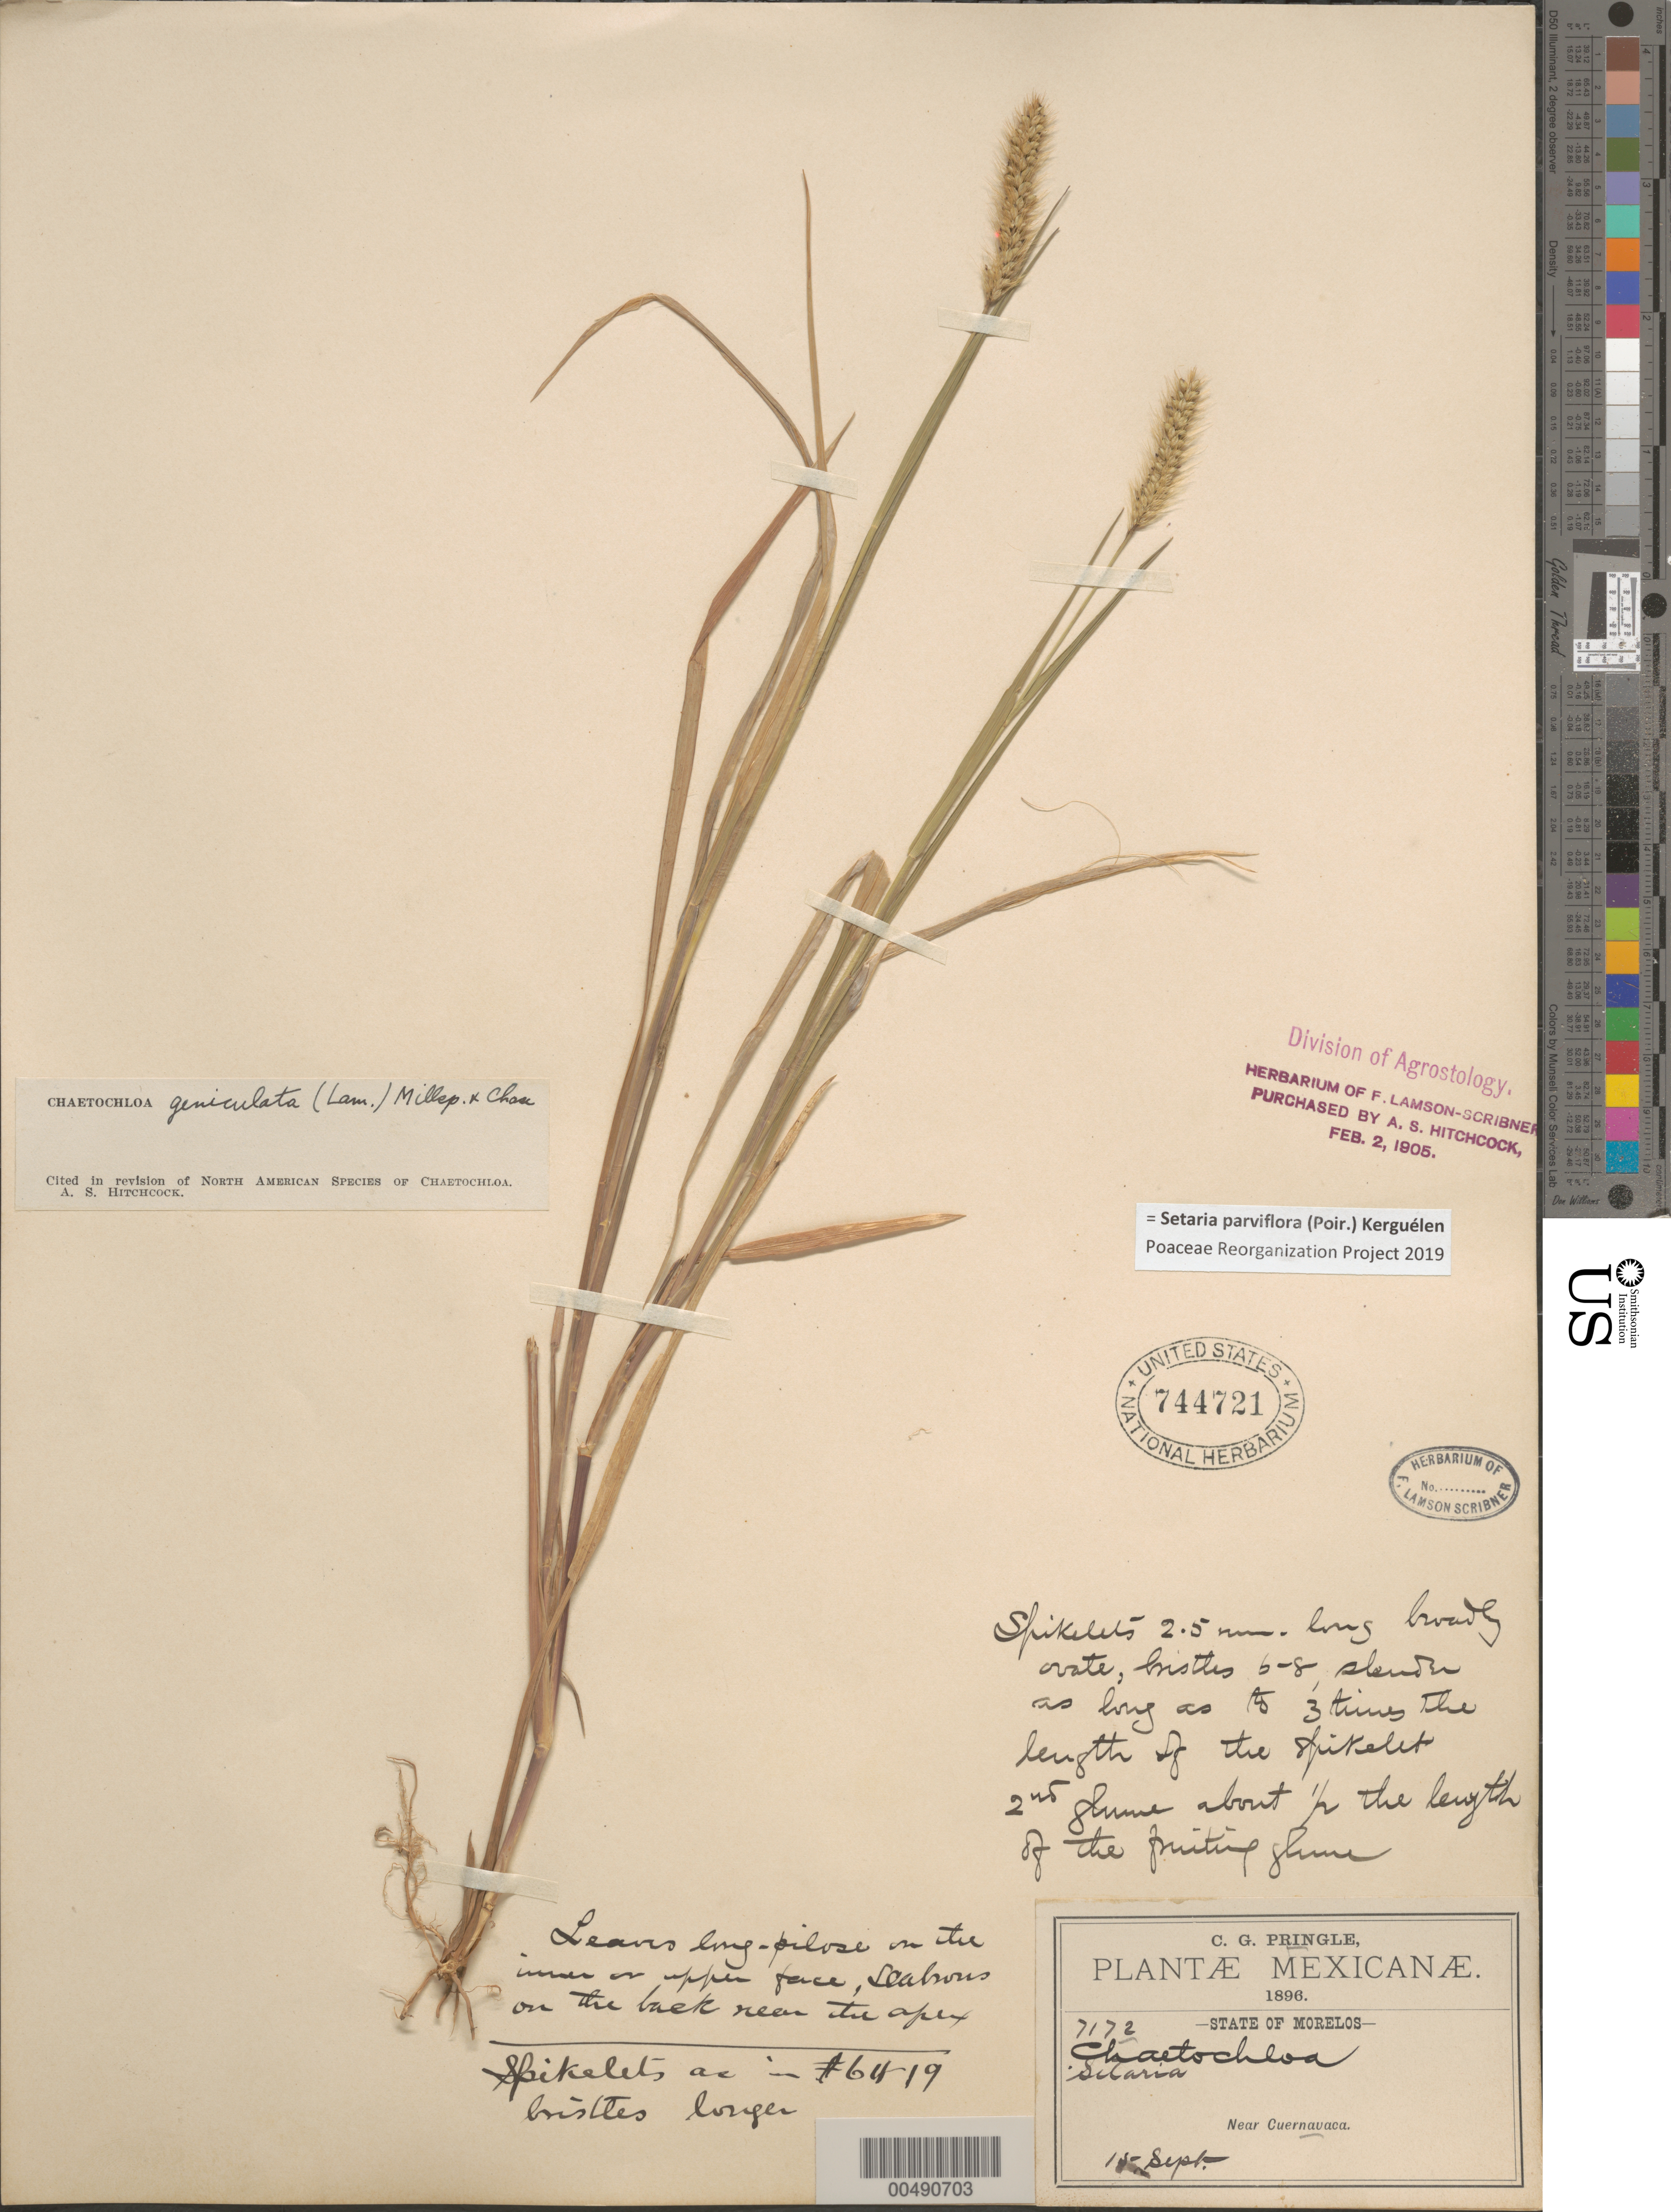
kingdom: Plantae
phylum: Tracheophyta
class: Liliopsida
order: Poales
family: Poaceae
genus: Setaria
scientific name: Setaria parviflora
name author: (Poir.) Kerguélen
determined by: Poaceae Reorganization Project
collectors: C. G. Pringle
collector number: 7172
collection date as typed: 15 Sep 1896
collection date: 1896-09-15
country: Mexico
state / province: Morelos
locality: Near Cuernavaca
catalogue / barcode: US 744721